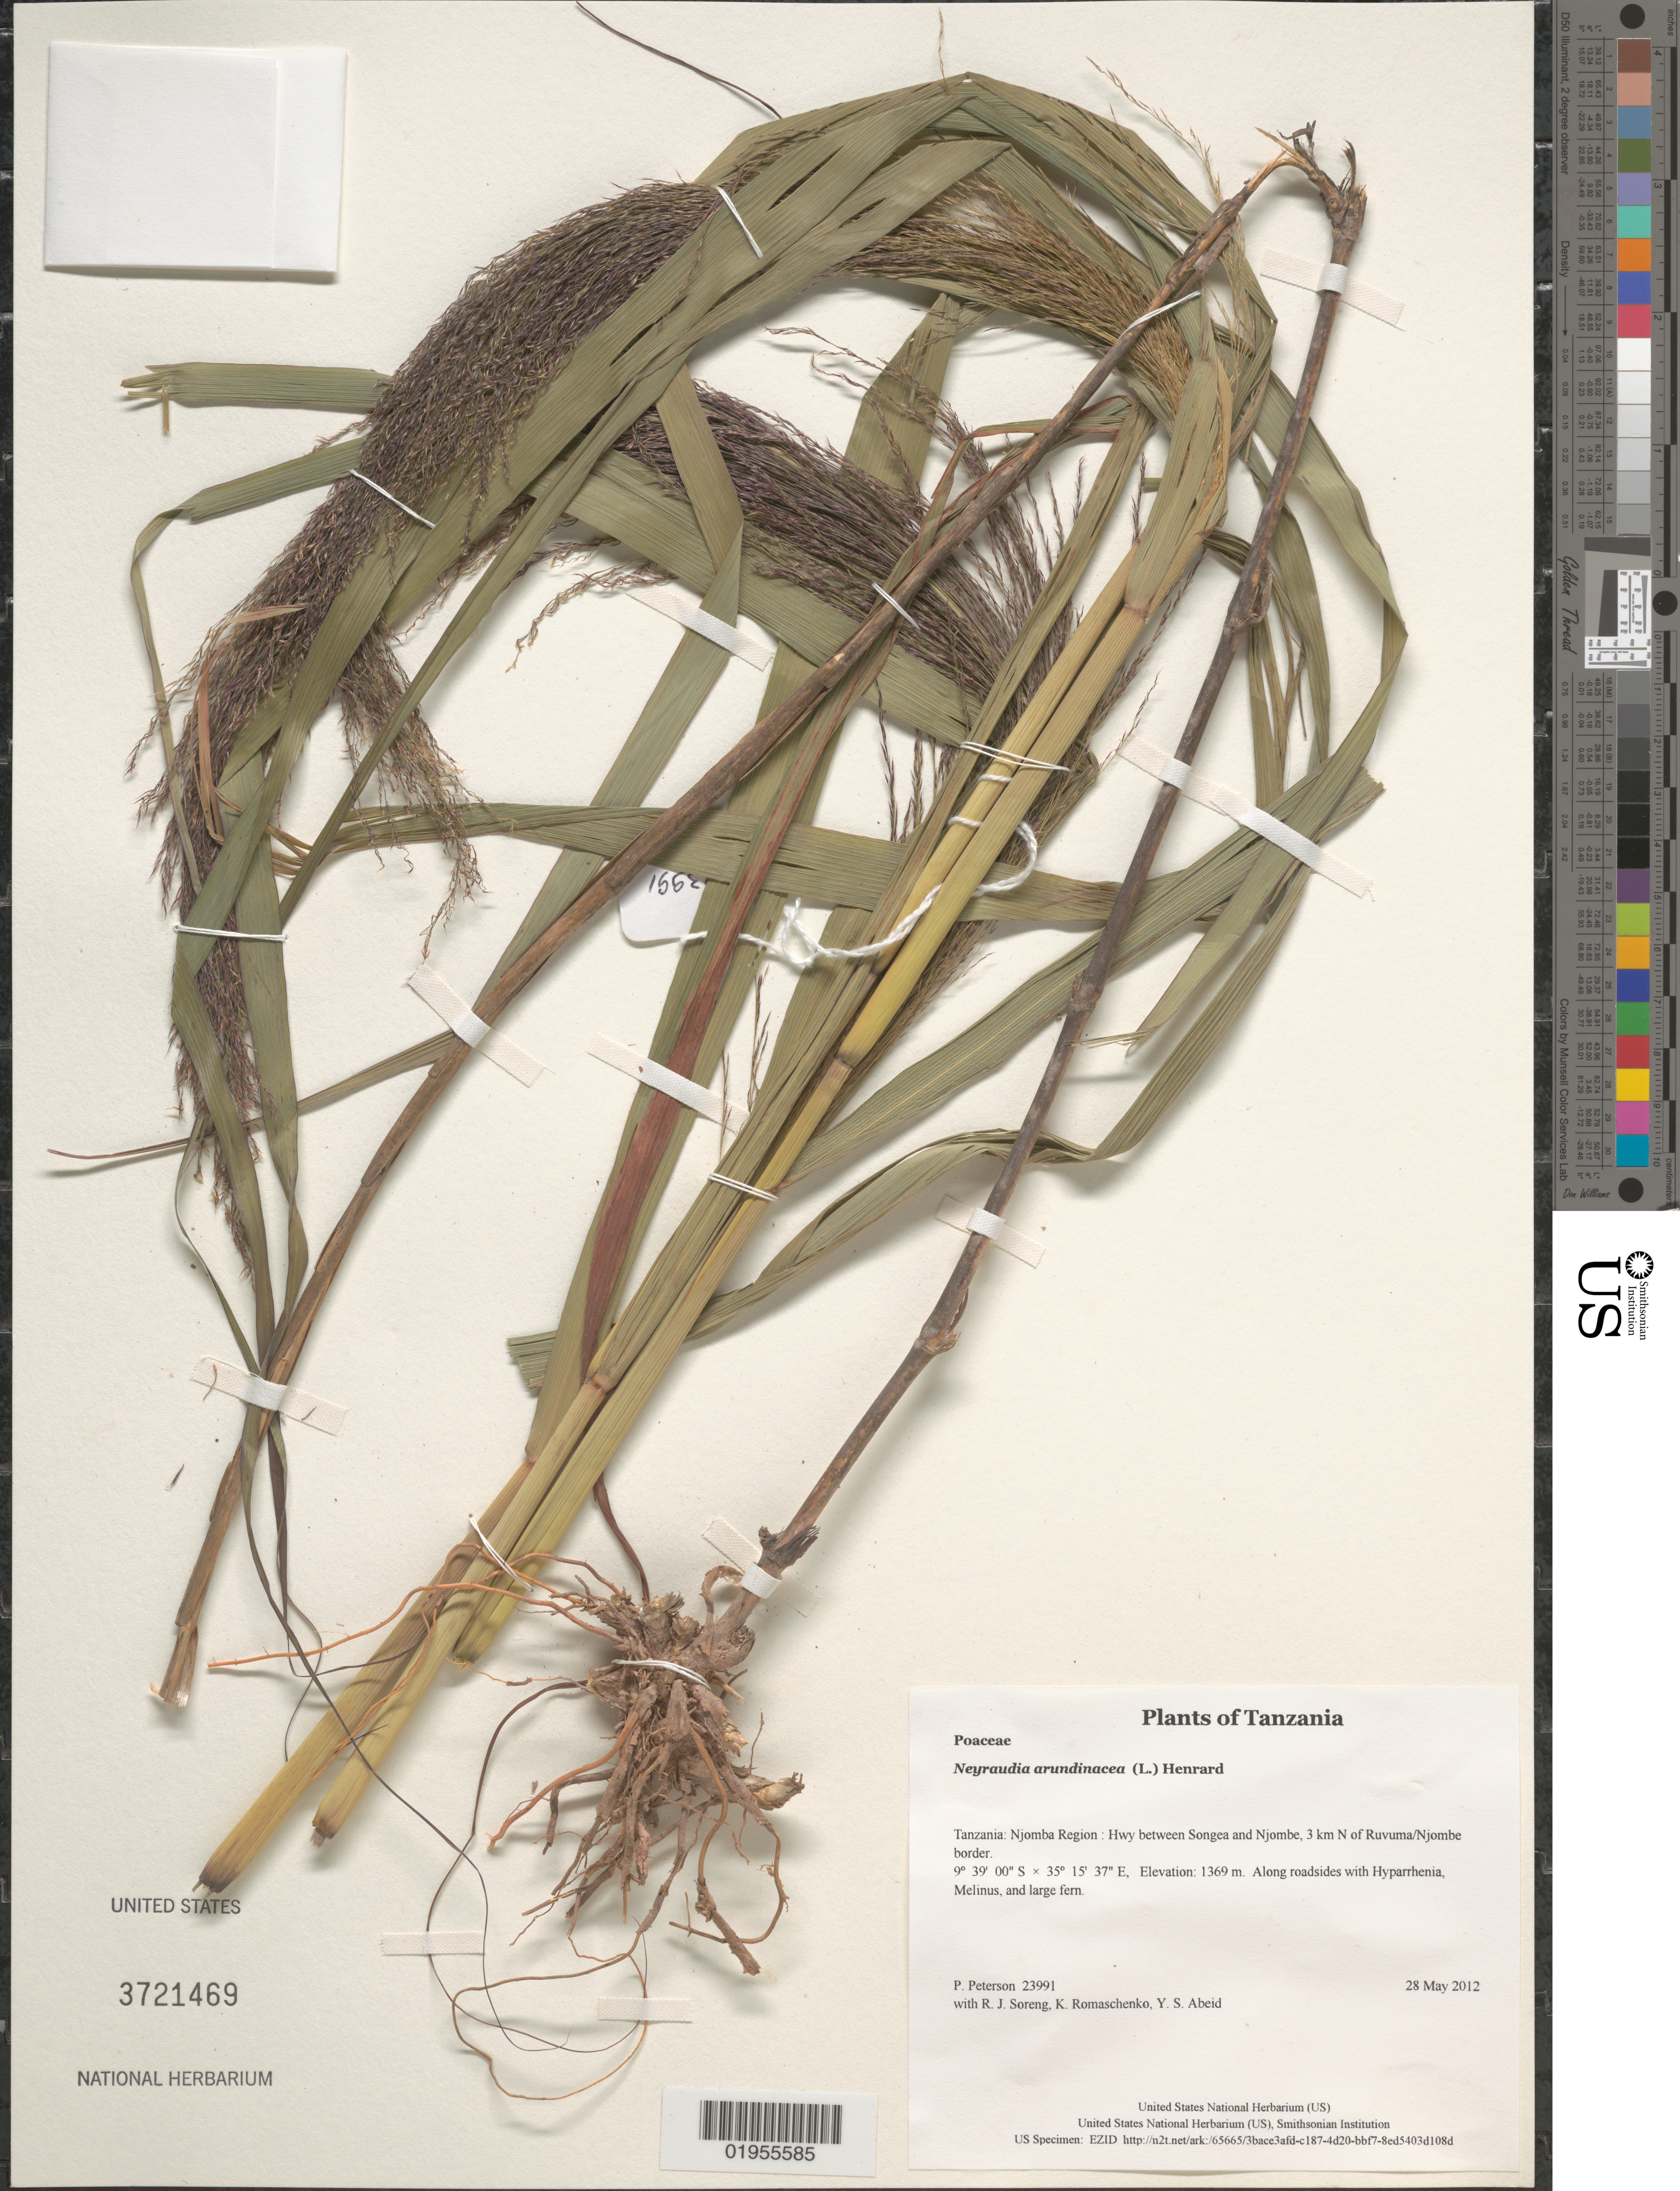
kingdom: Plantae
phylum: Tracheophyta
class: Liliopsida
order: Poales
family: Poaceae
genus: Neyraudia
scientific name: Neyraudia arundinacea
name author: (L.) Henr.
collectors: P. M. Peterson, R. J. Soreng, K. Romaschenko & Y. Abeid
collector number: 23991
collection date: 2012-05-28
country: Tanzania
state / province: Njombe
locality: Hwy between Songea and Njombe, 3 km N of Ruvuma/Njombe border.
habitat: Along roadsides with Hyparrhenia, Melinus, and large fern.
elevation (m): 1369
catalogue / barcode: US 3721469